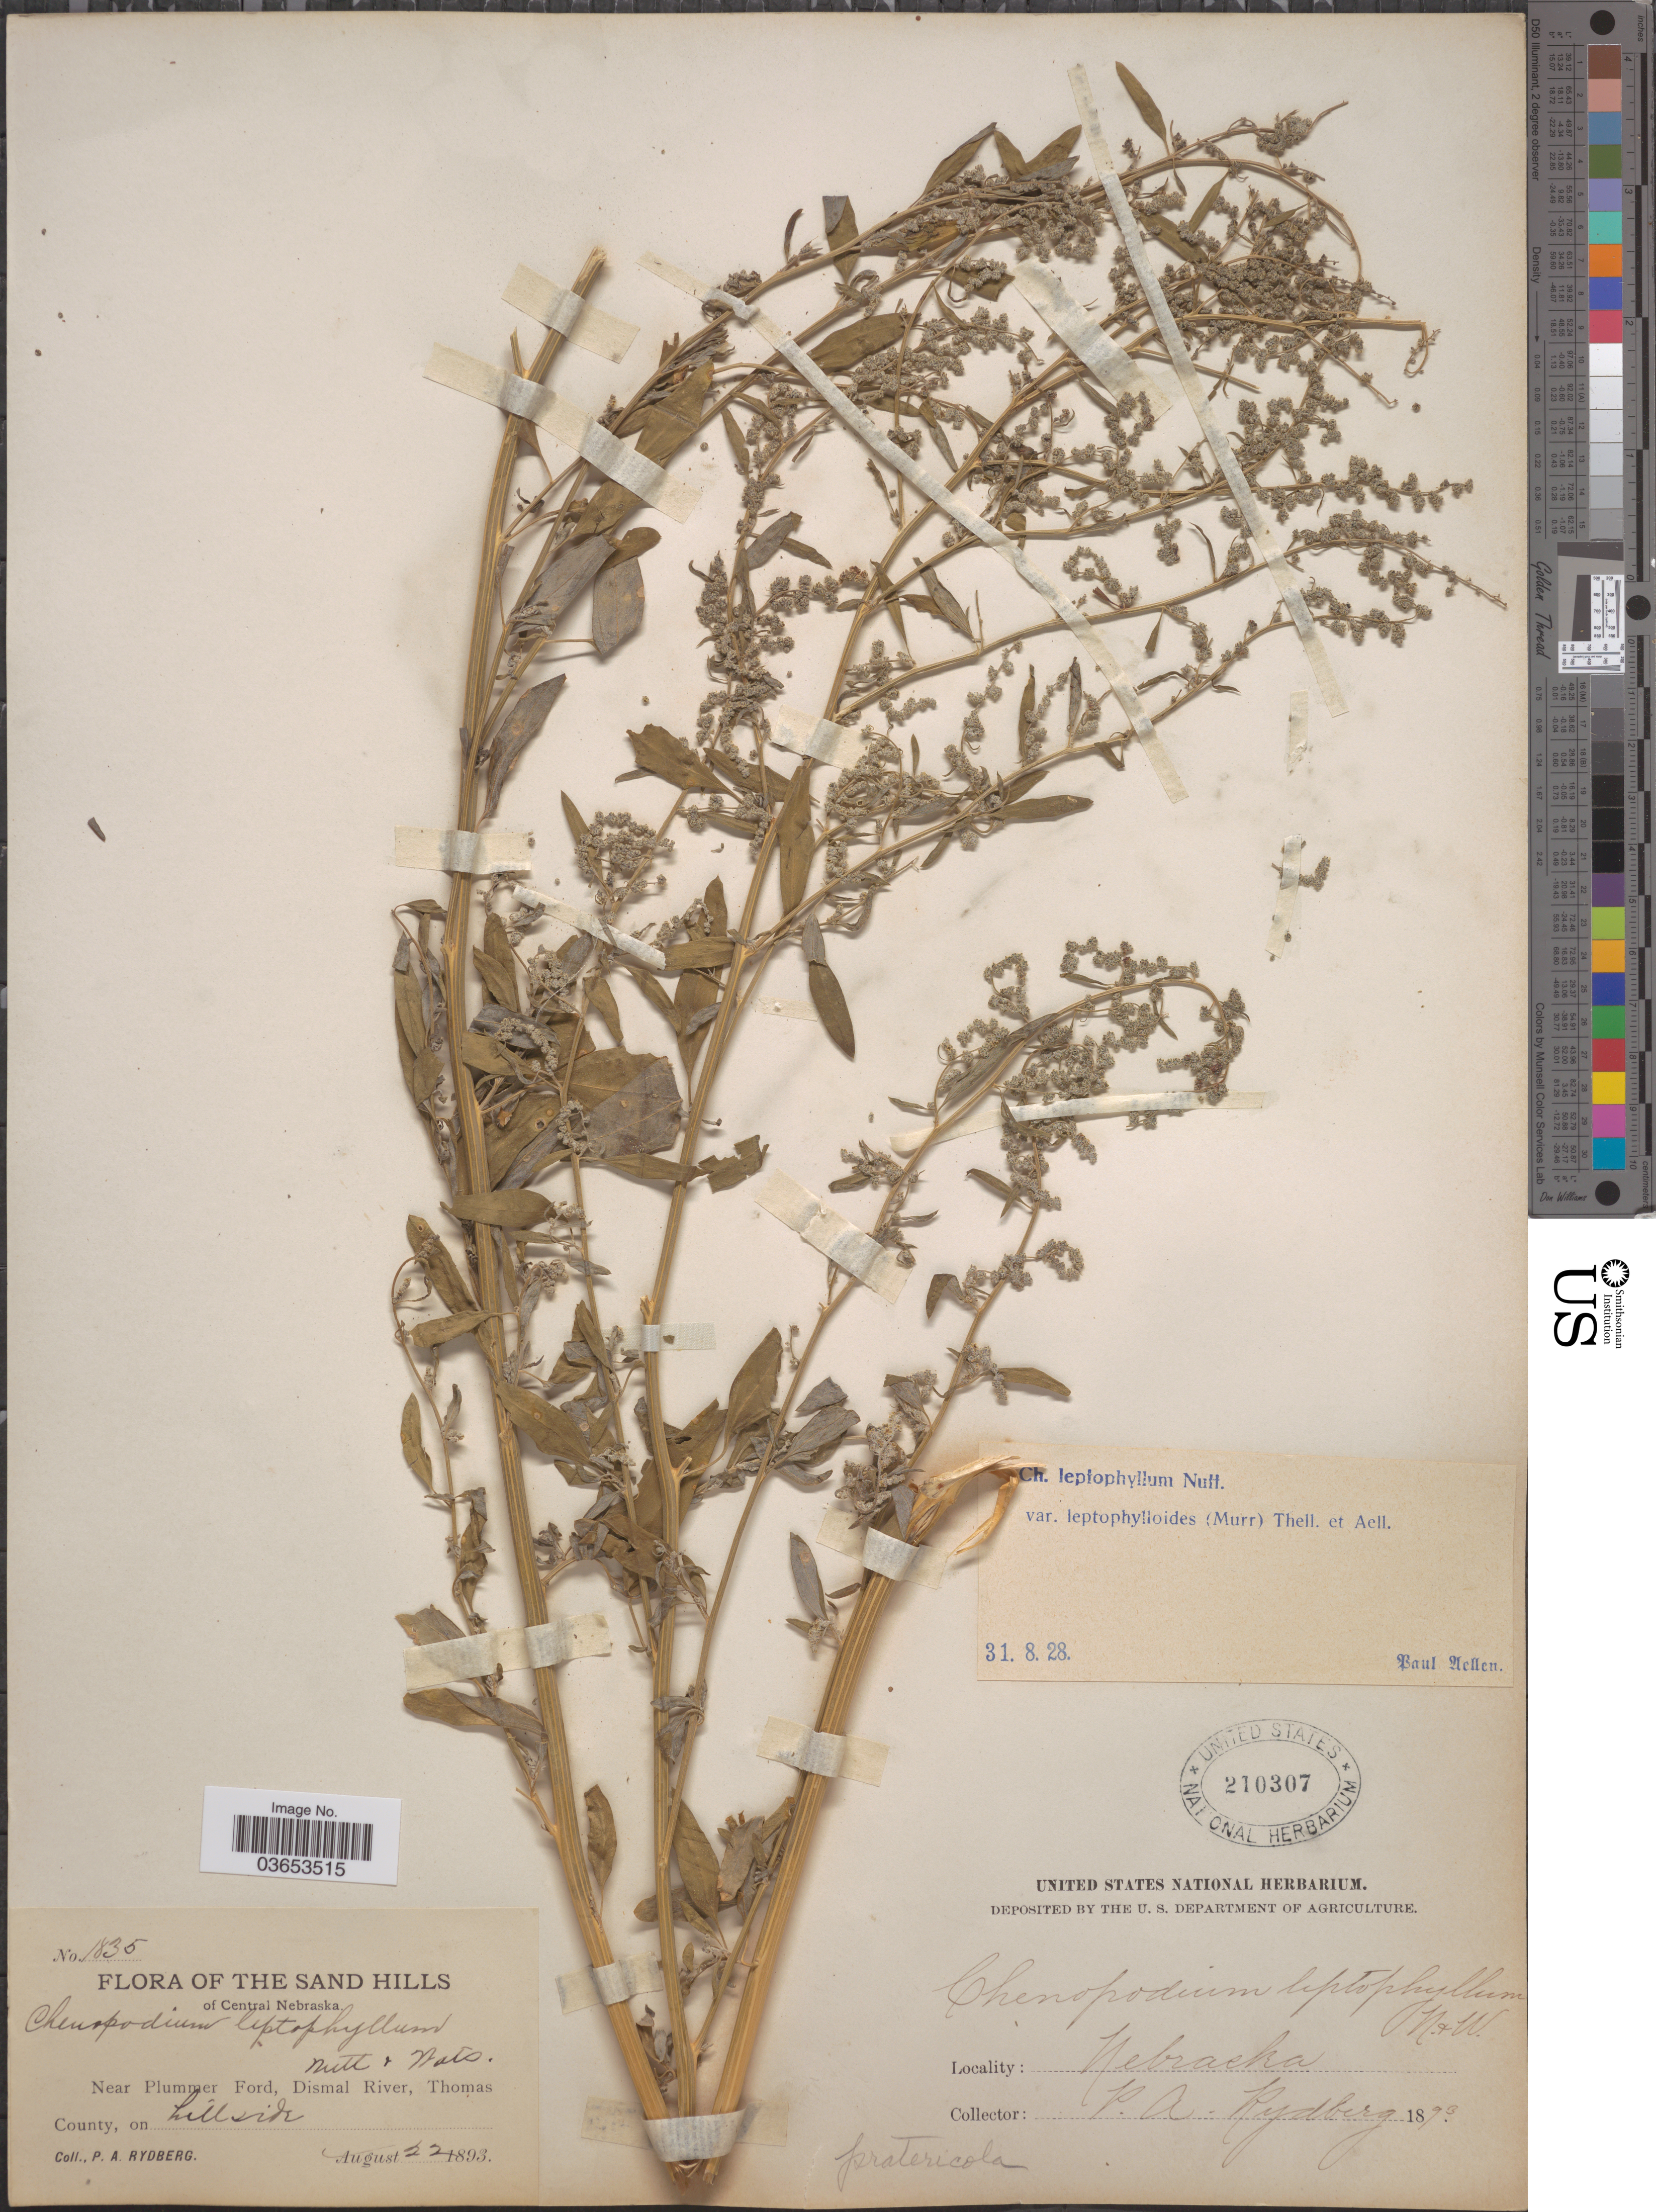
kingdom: Plantae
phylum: Tracheophyta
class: Magnoliopsida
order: Caryophyllales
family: Amaranthaceae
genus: Chenopodium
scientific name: Chenopodium leptophyllum var. leptophylloides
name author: (Murr) Thell. & Aellen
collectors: P. A. Rydberg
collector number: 1835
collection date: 1893-08-22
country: United States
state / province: Nebraska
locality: The Sand Hills of Central Nebraska. Near Plummer Ford, Dismal River, Thomas County.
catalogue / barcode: US 210307